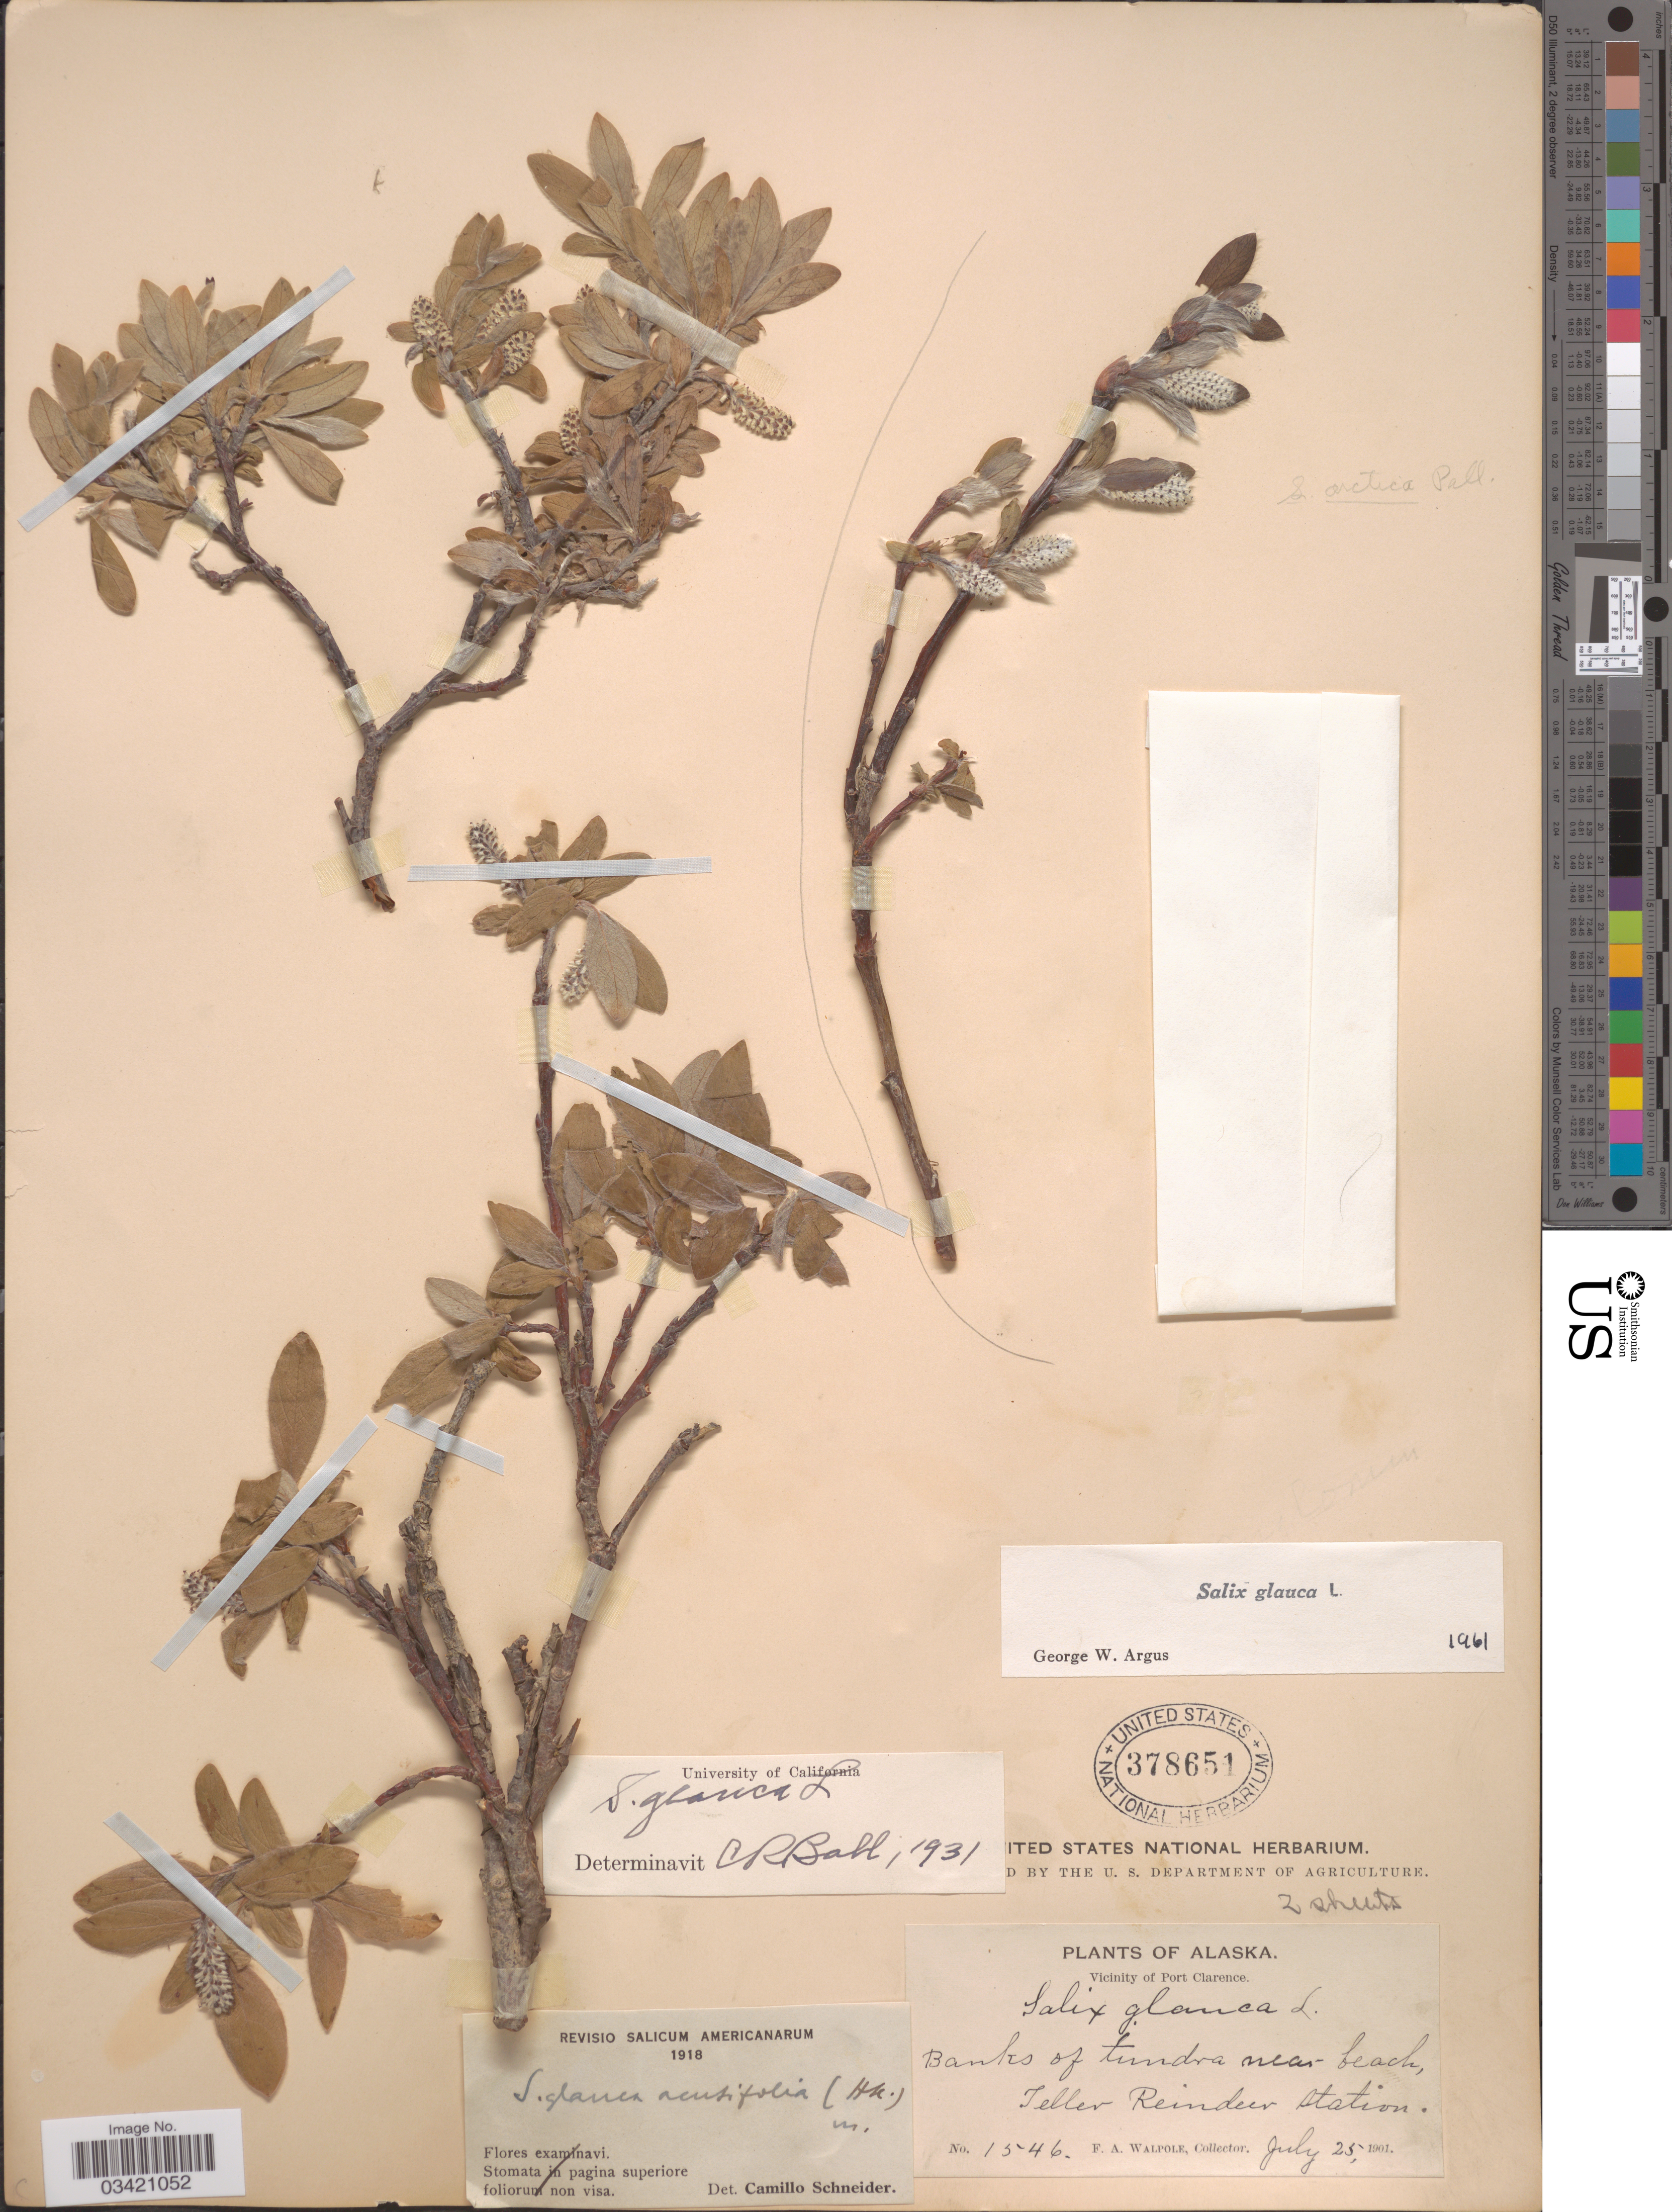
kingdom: Plantae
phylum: Tracheophyta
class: Magnoliopsida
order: Malpighiales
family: Salicaceae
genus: Salix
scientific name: Salix glauca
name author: L.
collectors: F. Walpole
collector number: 1546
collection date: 1901-07-25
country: United States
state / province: Alaska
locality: Vicinity of Port Clarence. Banks of tundra near beach, Teller Reindeer Station.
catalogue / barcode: US 378654